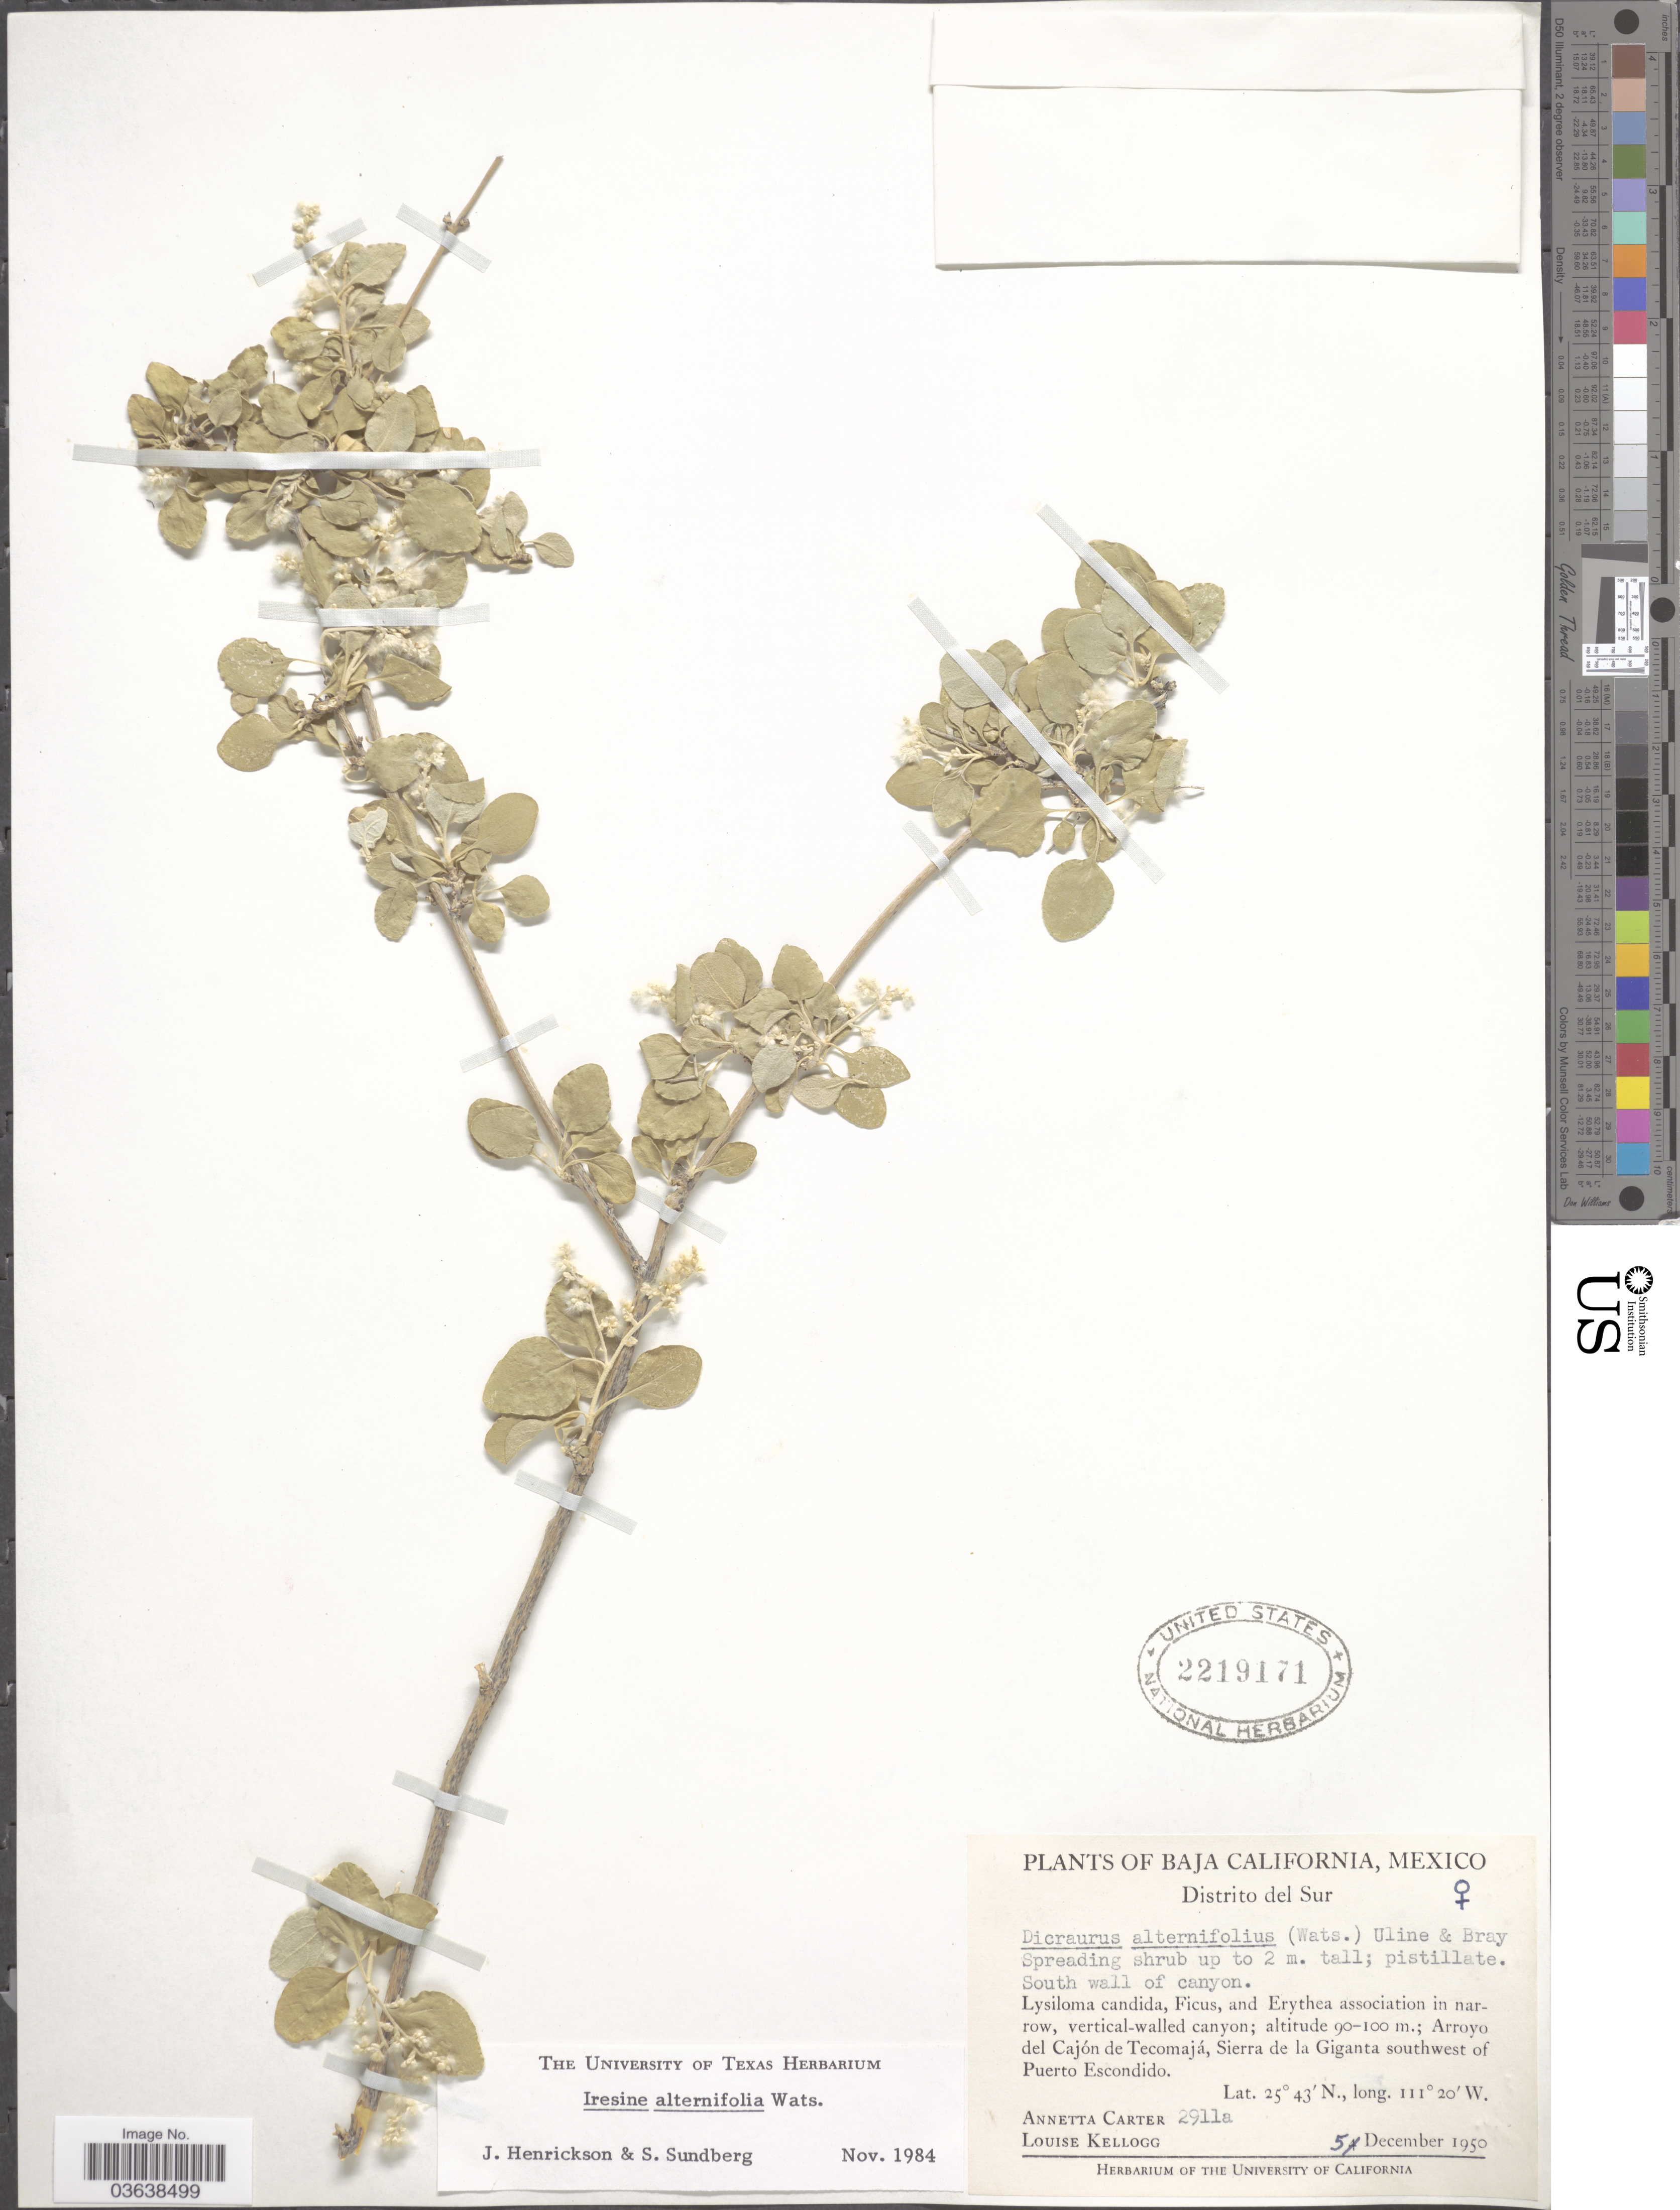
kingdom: Plantae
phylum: Tracheophyta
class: Magnoliopsida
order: Caryophyllales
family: Amaranthaceae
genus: Iresine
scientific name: Iresine alternifolia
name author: S. Watson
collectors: A. Carter & L. Kellogg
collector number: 2911a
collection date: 1950-12-05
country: Mexico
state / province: Baja California Sur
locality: Distrito del Sur. Arroyo del Cajón de Tecomajá, Sierra de la Giganta southwest of Puerto Escondido.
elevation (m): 90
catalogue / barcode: US 2219171